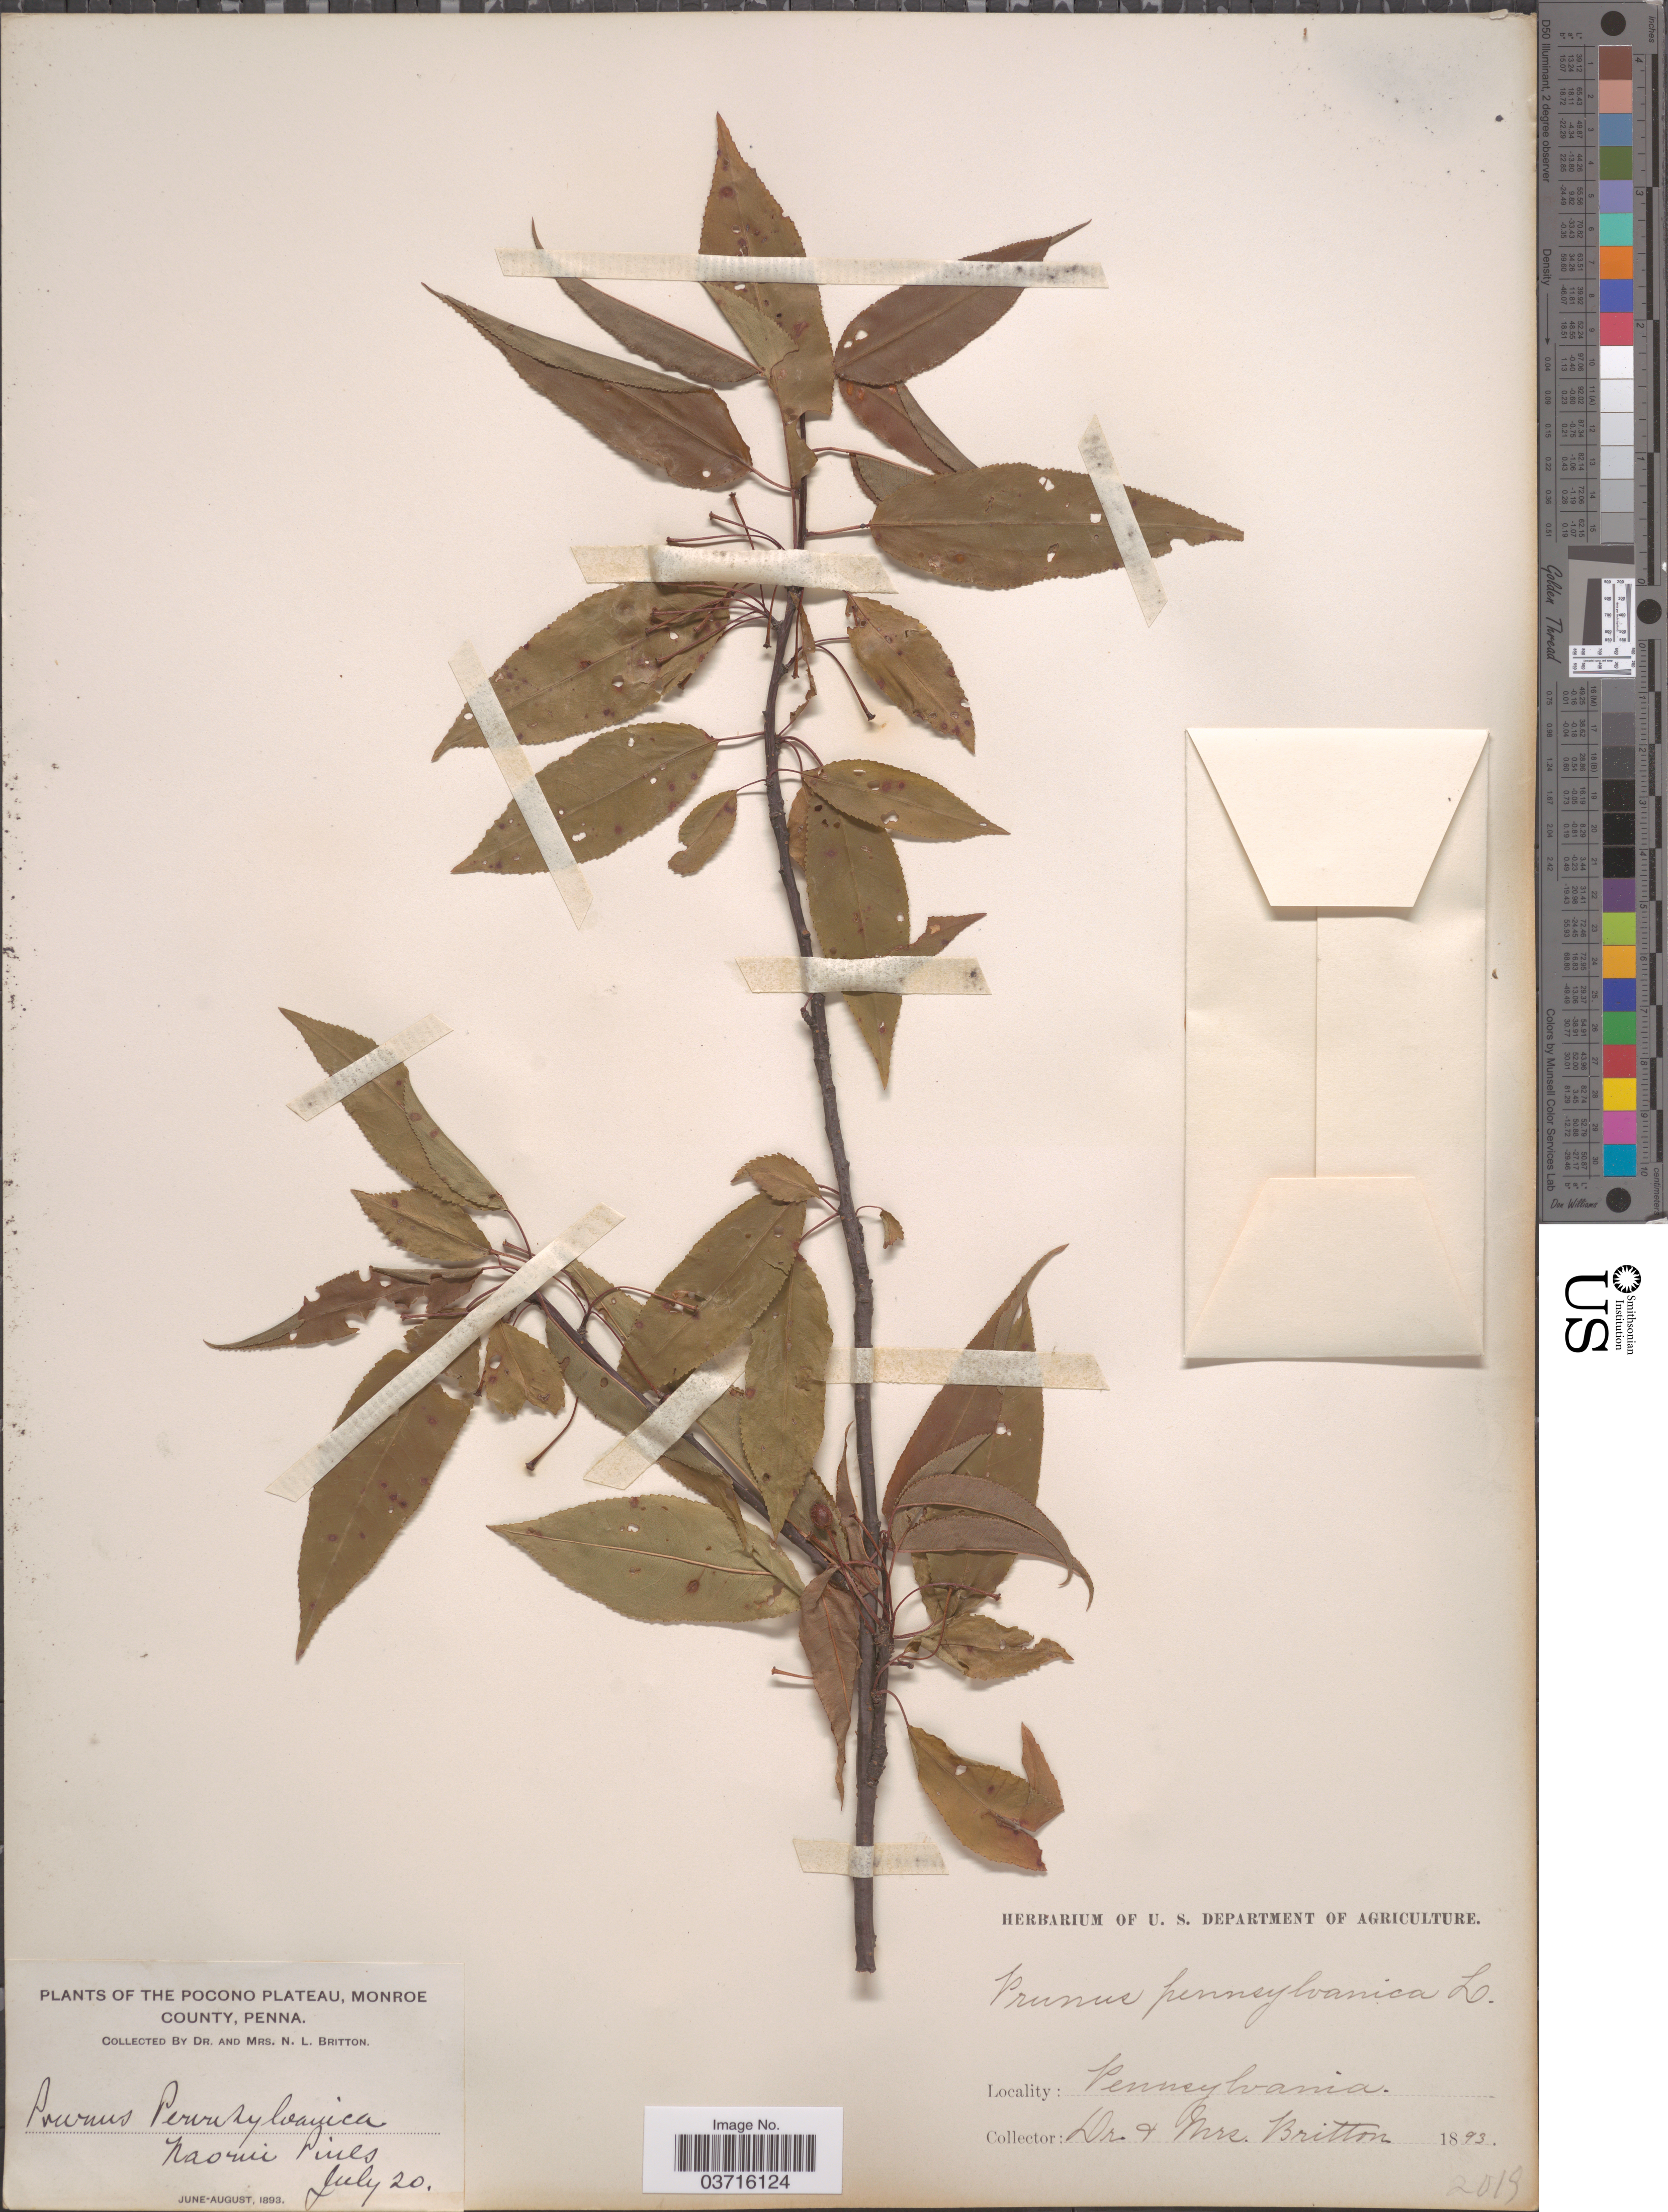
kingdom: Plantae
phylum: Tracheophyta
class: Magnoliopsida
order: Rosales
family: Rosaceae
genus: Prunus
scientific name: Prunus pensylvanica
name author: L. f.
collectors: N. Britton & E. G. Britton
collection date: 1893-07-20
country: United States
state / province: Pennsylvania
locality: The Pocono Plateau, Monroe County. Naomi Pines.